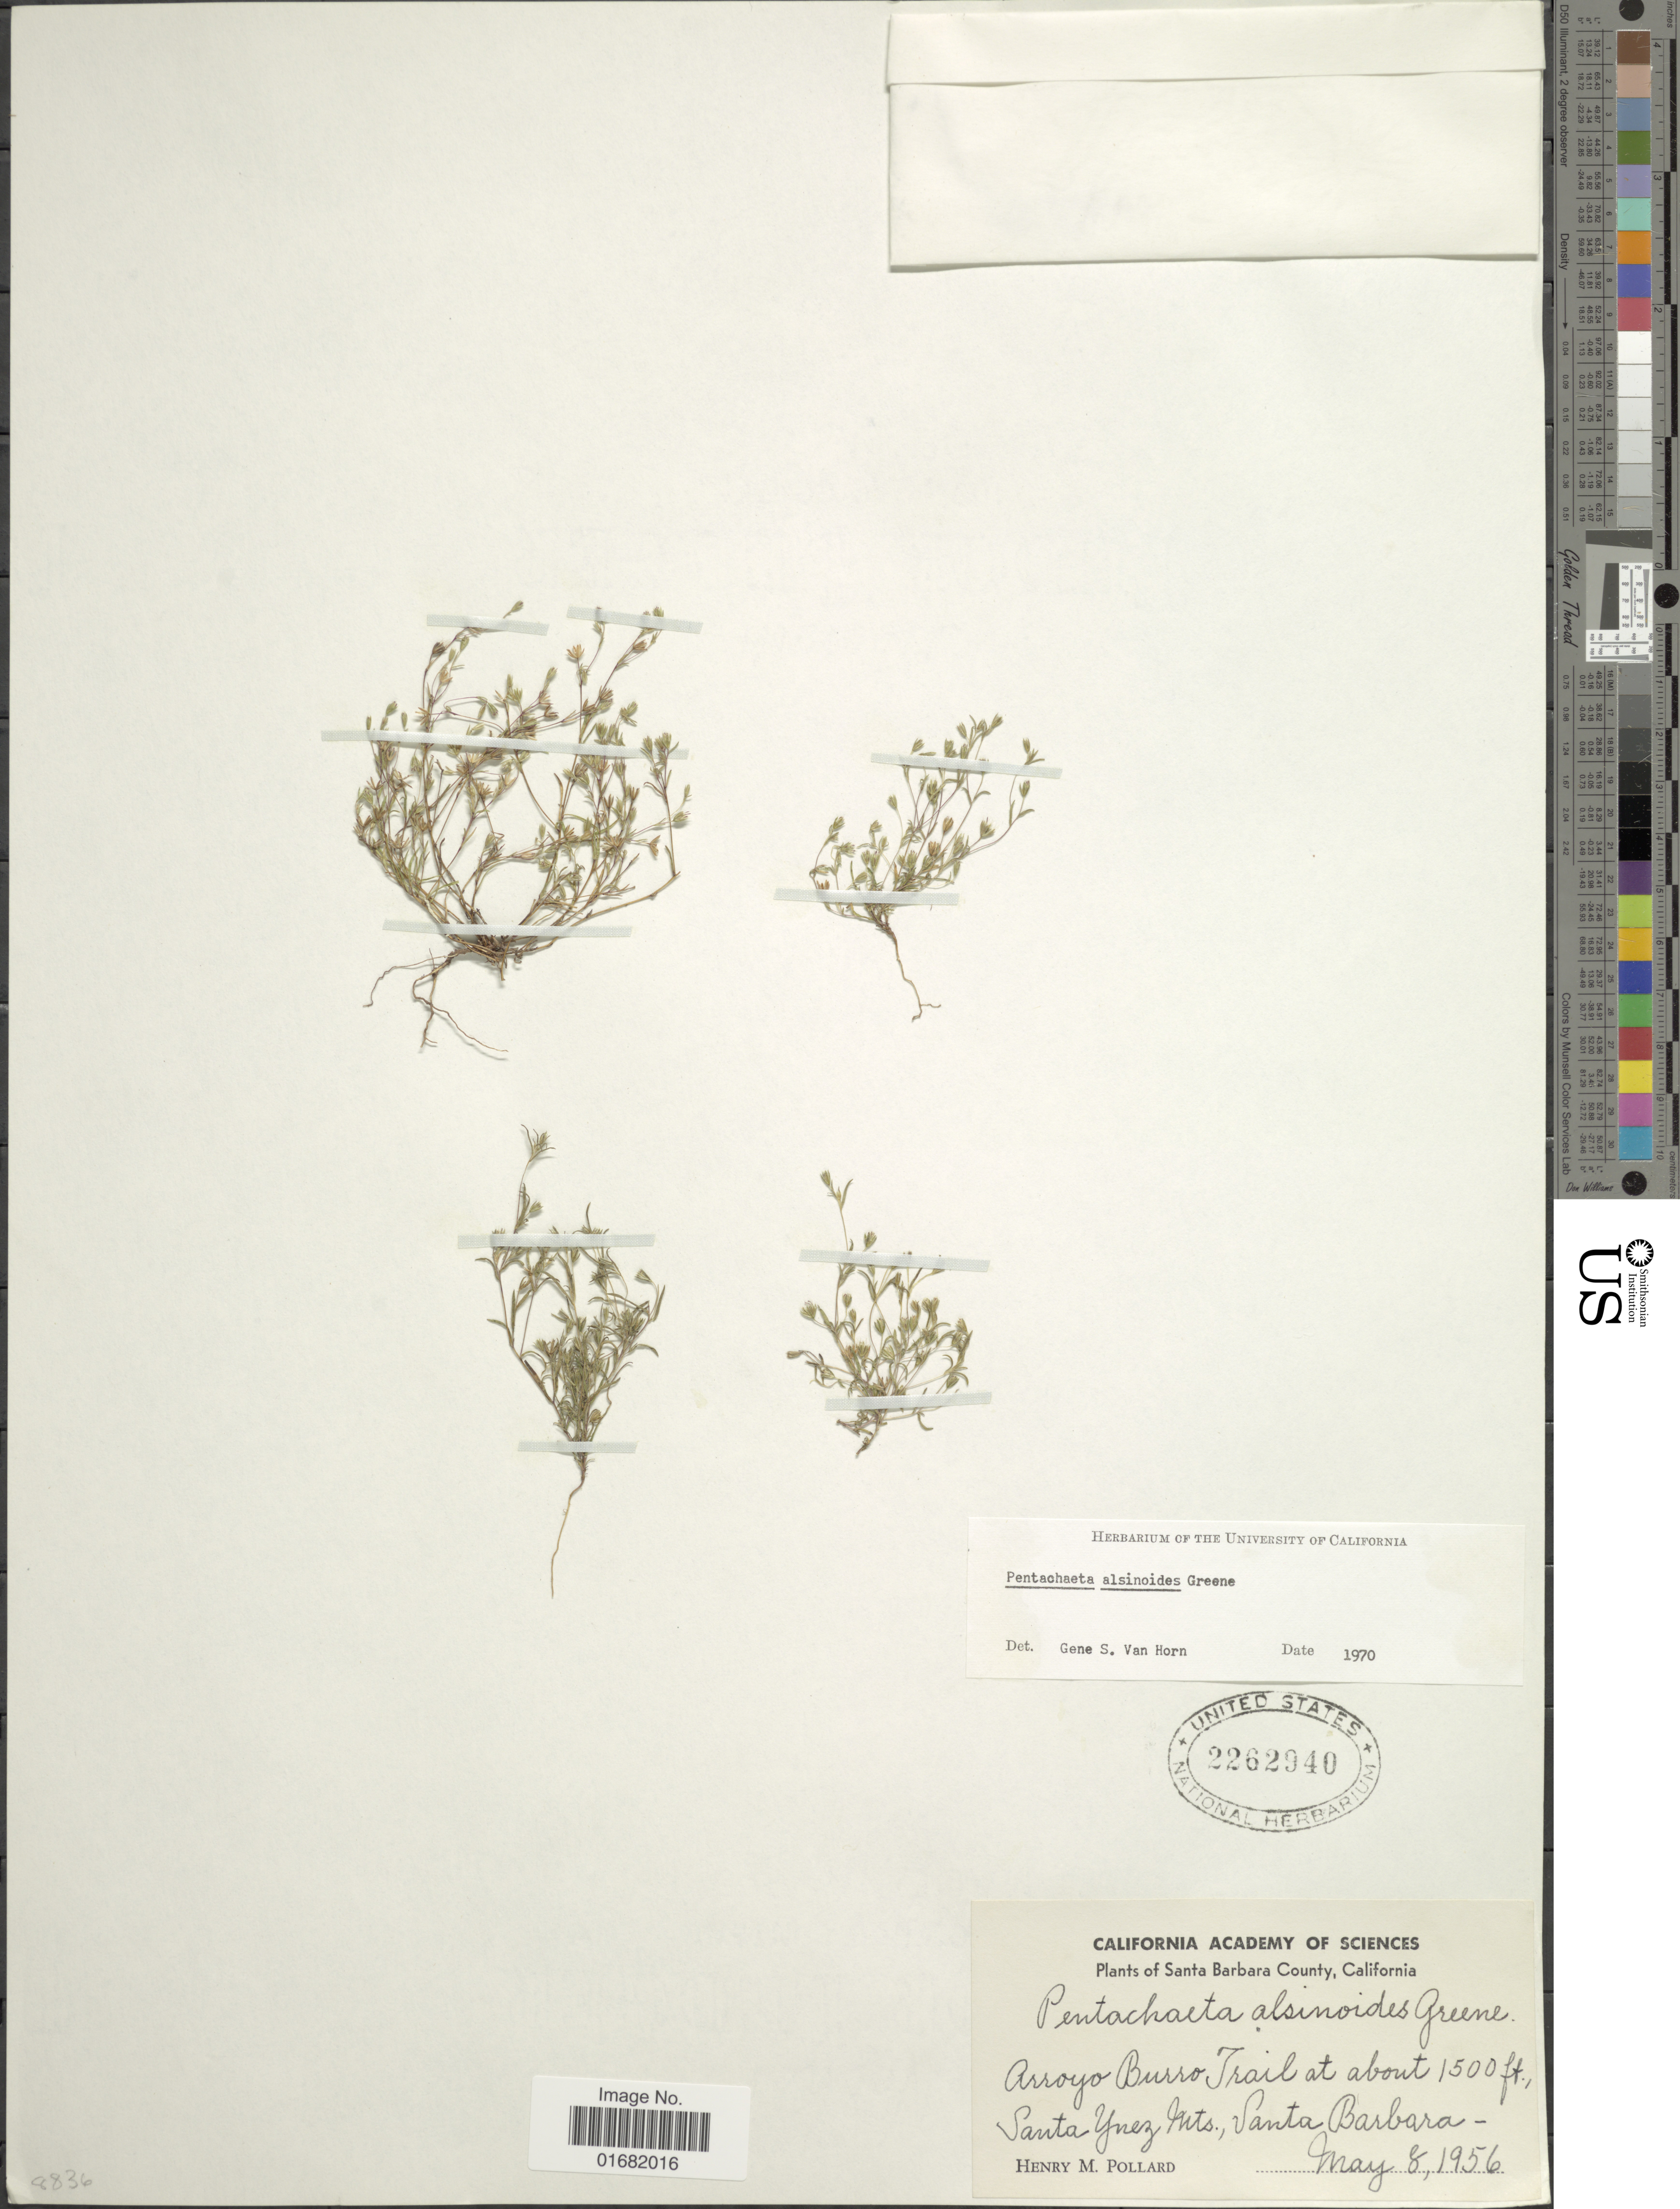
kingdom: Plantae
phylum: Tracheophyta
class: Magnoliopsida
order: Asterales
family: Asteraceae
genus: Pentachaeta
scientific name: Pentachaeta alsinoides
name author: Greene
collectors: H. M. Pollard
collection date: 1956-05-08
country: United States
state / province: California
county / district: Santa Barbara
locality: Arroyo Burro Trail, Santa Ynez Mts., Santa Barbara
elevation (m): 457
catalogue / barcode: US 2262940